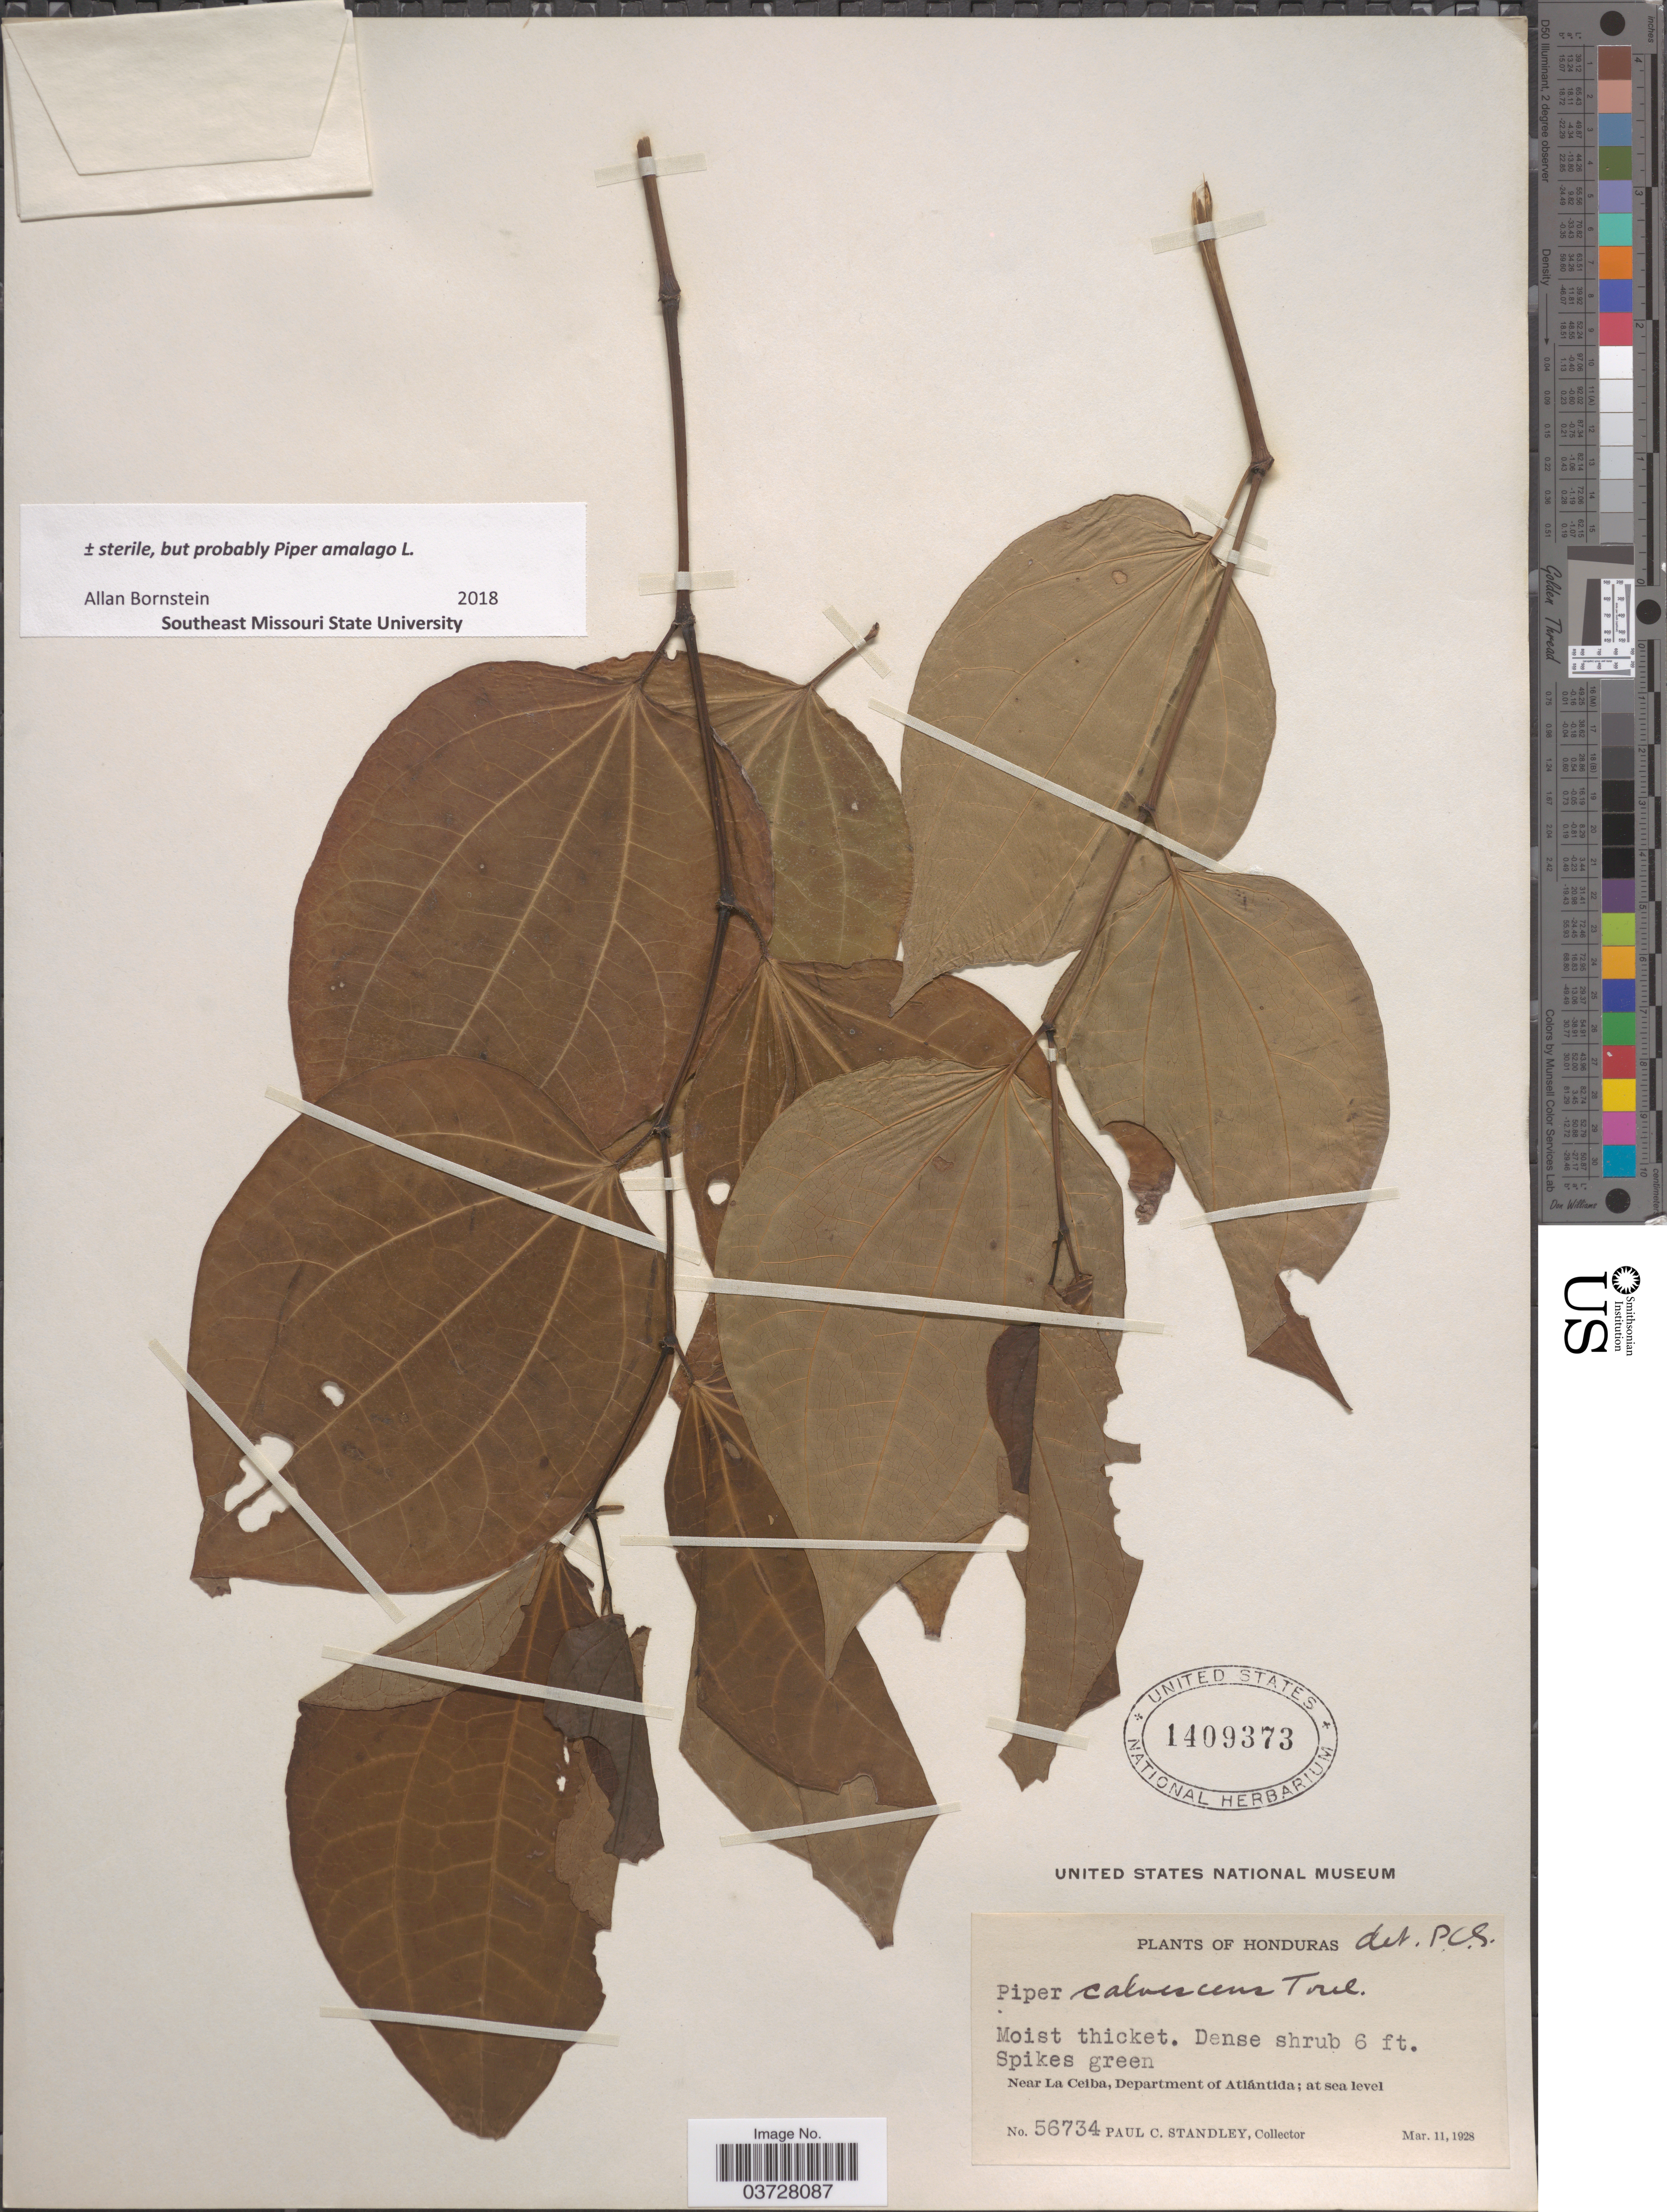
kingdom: Plantae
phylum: Tracheophyta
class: Magnoliopsida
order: Piperales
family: Piperaceae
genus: Piper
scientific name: Piper amalago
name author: L.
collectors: P. C. Standley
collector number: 56734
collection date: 1928-03-11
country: Honduras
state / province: Atlantida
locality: Near La Ceiba, Department of Atlántida.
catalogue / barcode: US 1409373